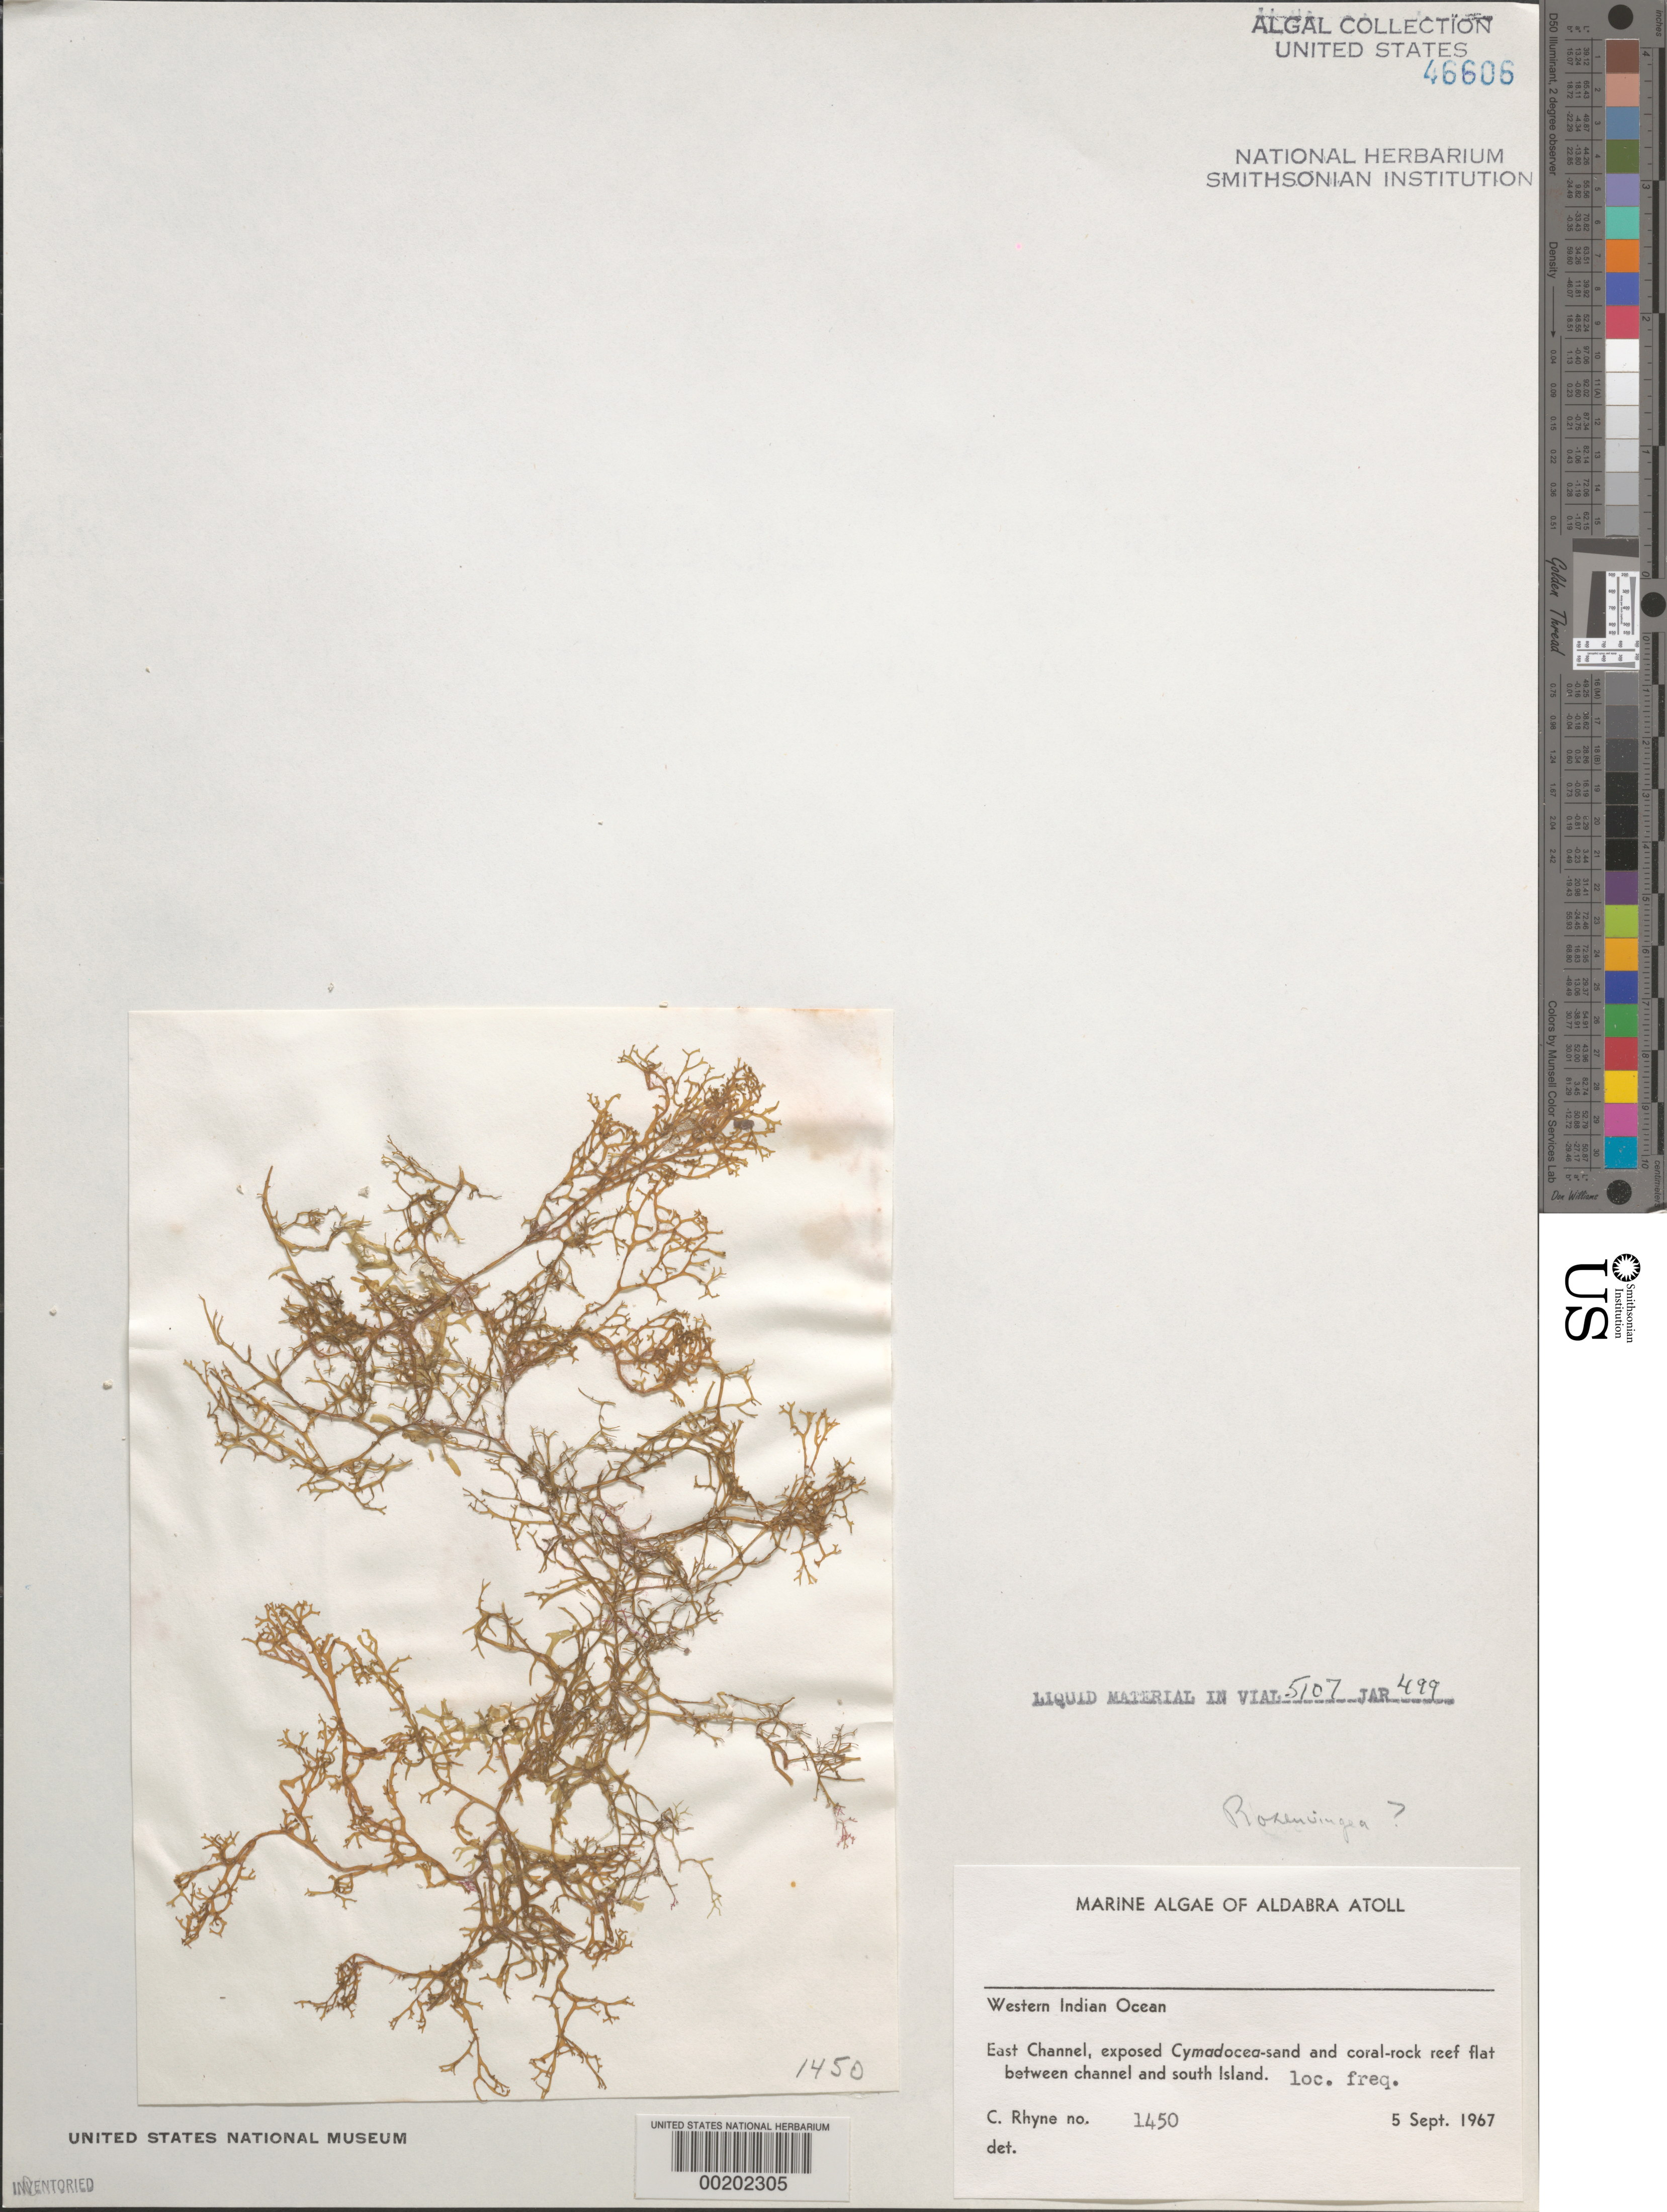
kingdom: Chromista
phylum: Ochrophyta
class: Phaeophyceae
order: Scytosiphonales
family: Scytosiphonaceae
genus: Rosenvingea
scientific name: Rosenvingea sp.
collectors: C. Rhyne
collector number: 1450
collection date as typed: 05 Sep 1967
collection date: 1967-09-05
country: Seychelles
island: Aldabra Atoll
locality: East Channel, between channel and South Island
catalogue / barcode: US 46606